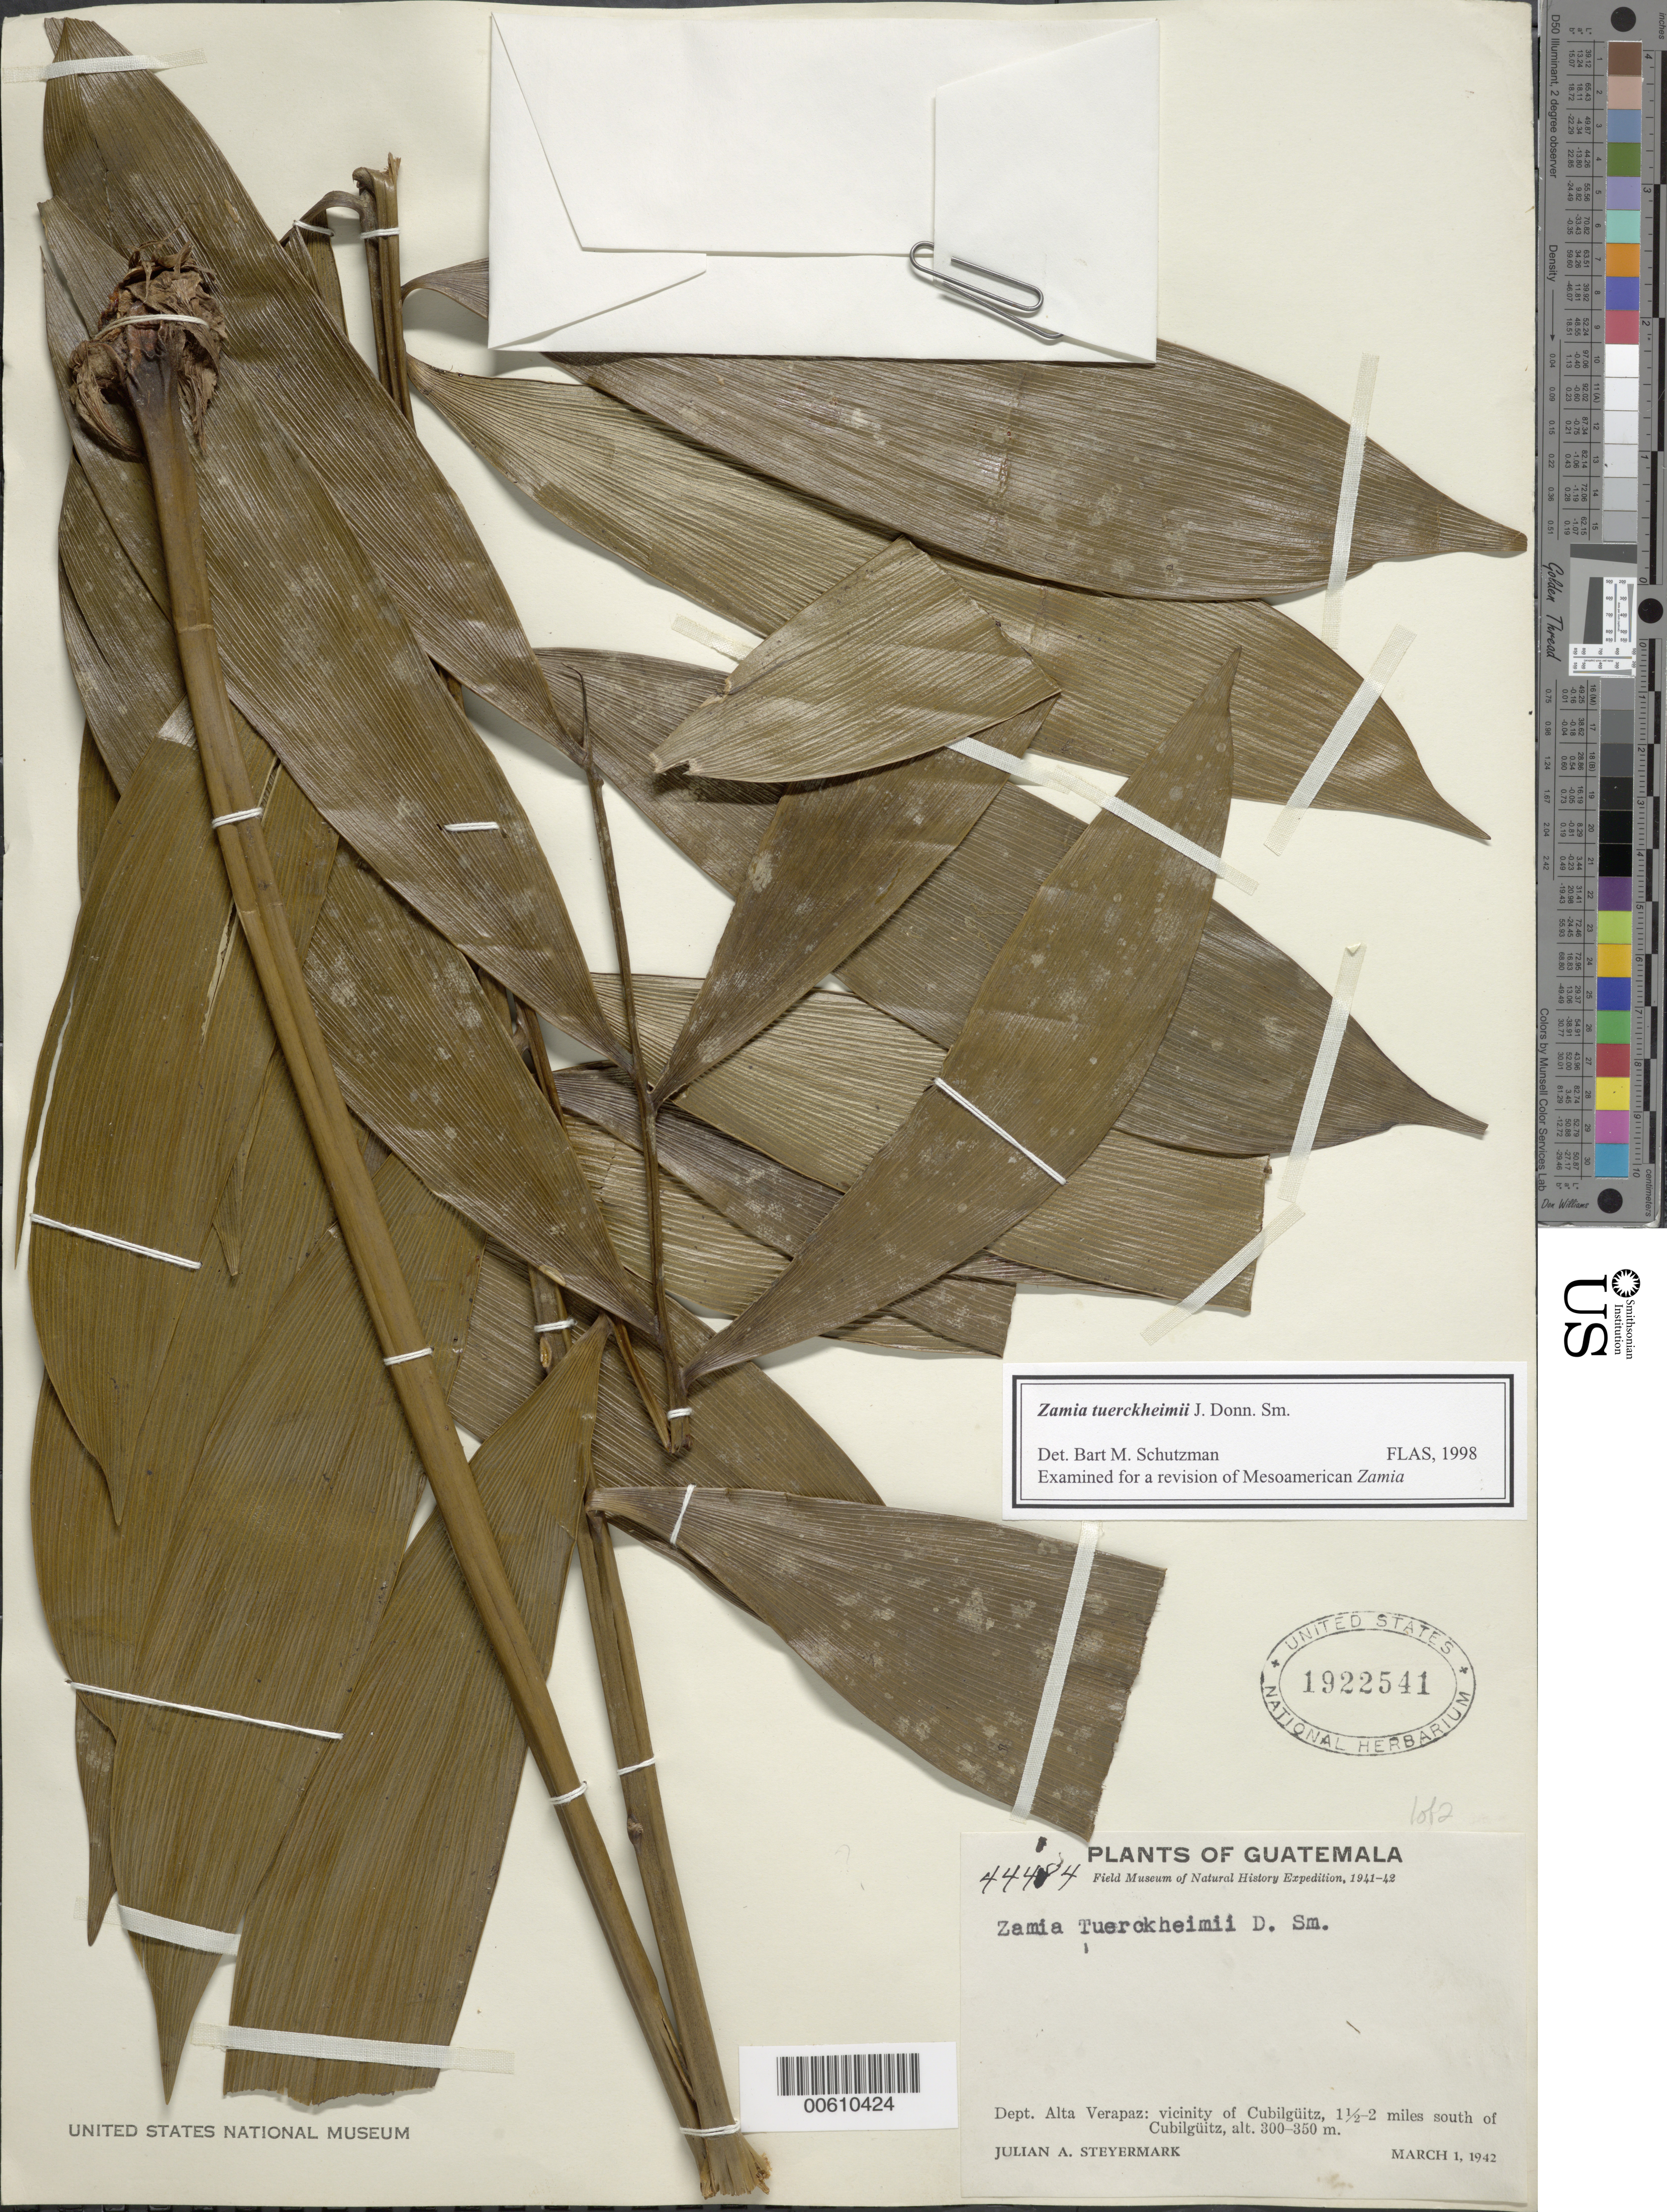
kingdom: Plantae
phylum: Tracheophyta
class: Cycadopsida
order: Cycadales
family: Zamiaceae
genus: Zamia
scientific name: Zamia tuerckheimii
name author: Donn. Sm.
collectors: J. Steyermark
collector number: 44484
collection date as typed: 01 Mar 1942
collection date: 1942-03-01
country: Guatemala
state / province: Alta Verapaz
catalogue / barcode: US 1922541